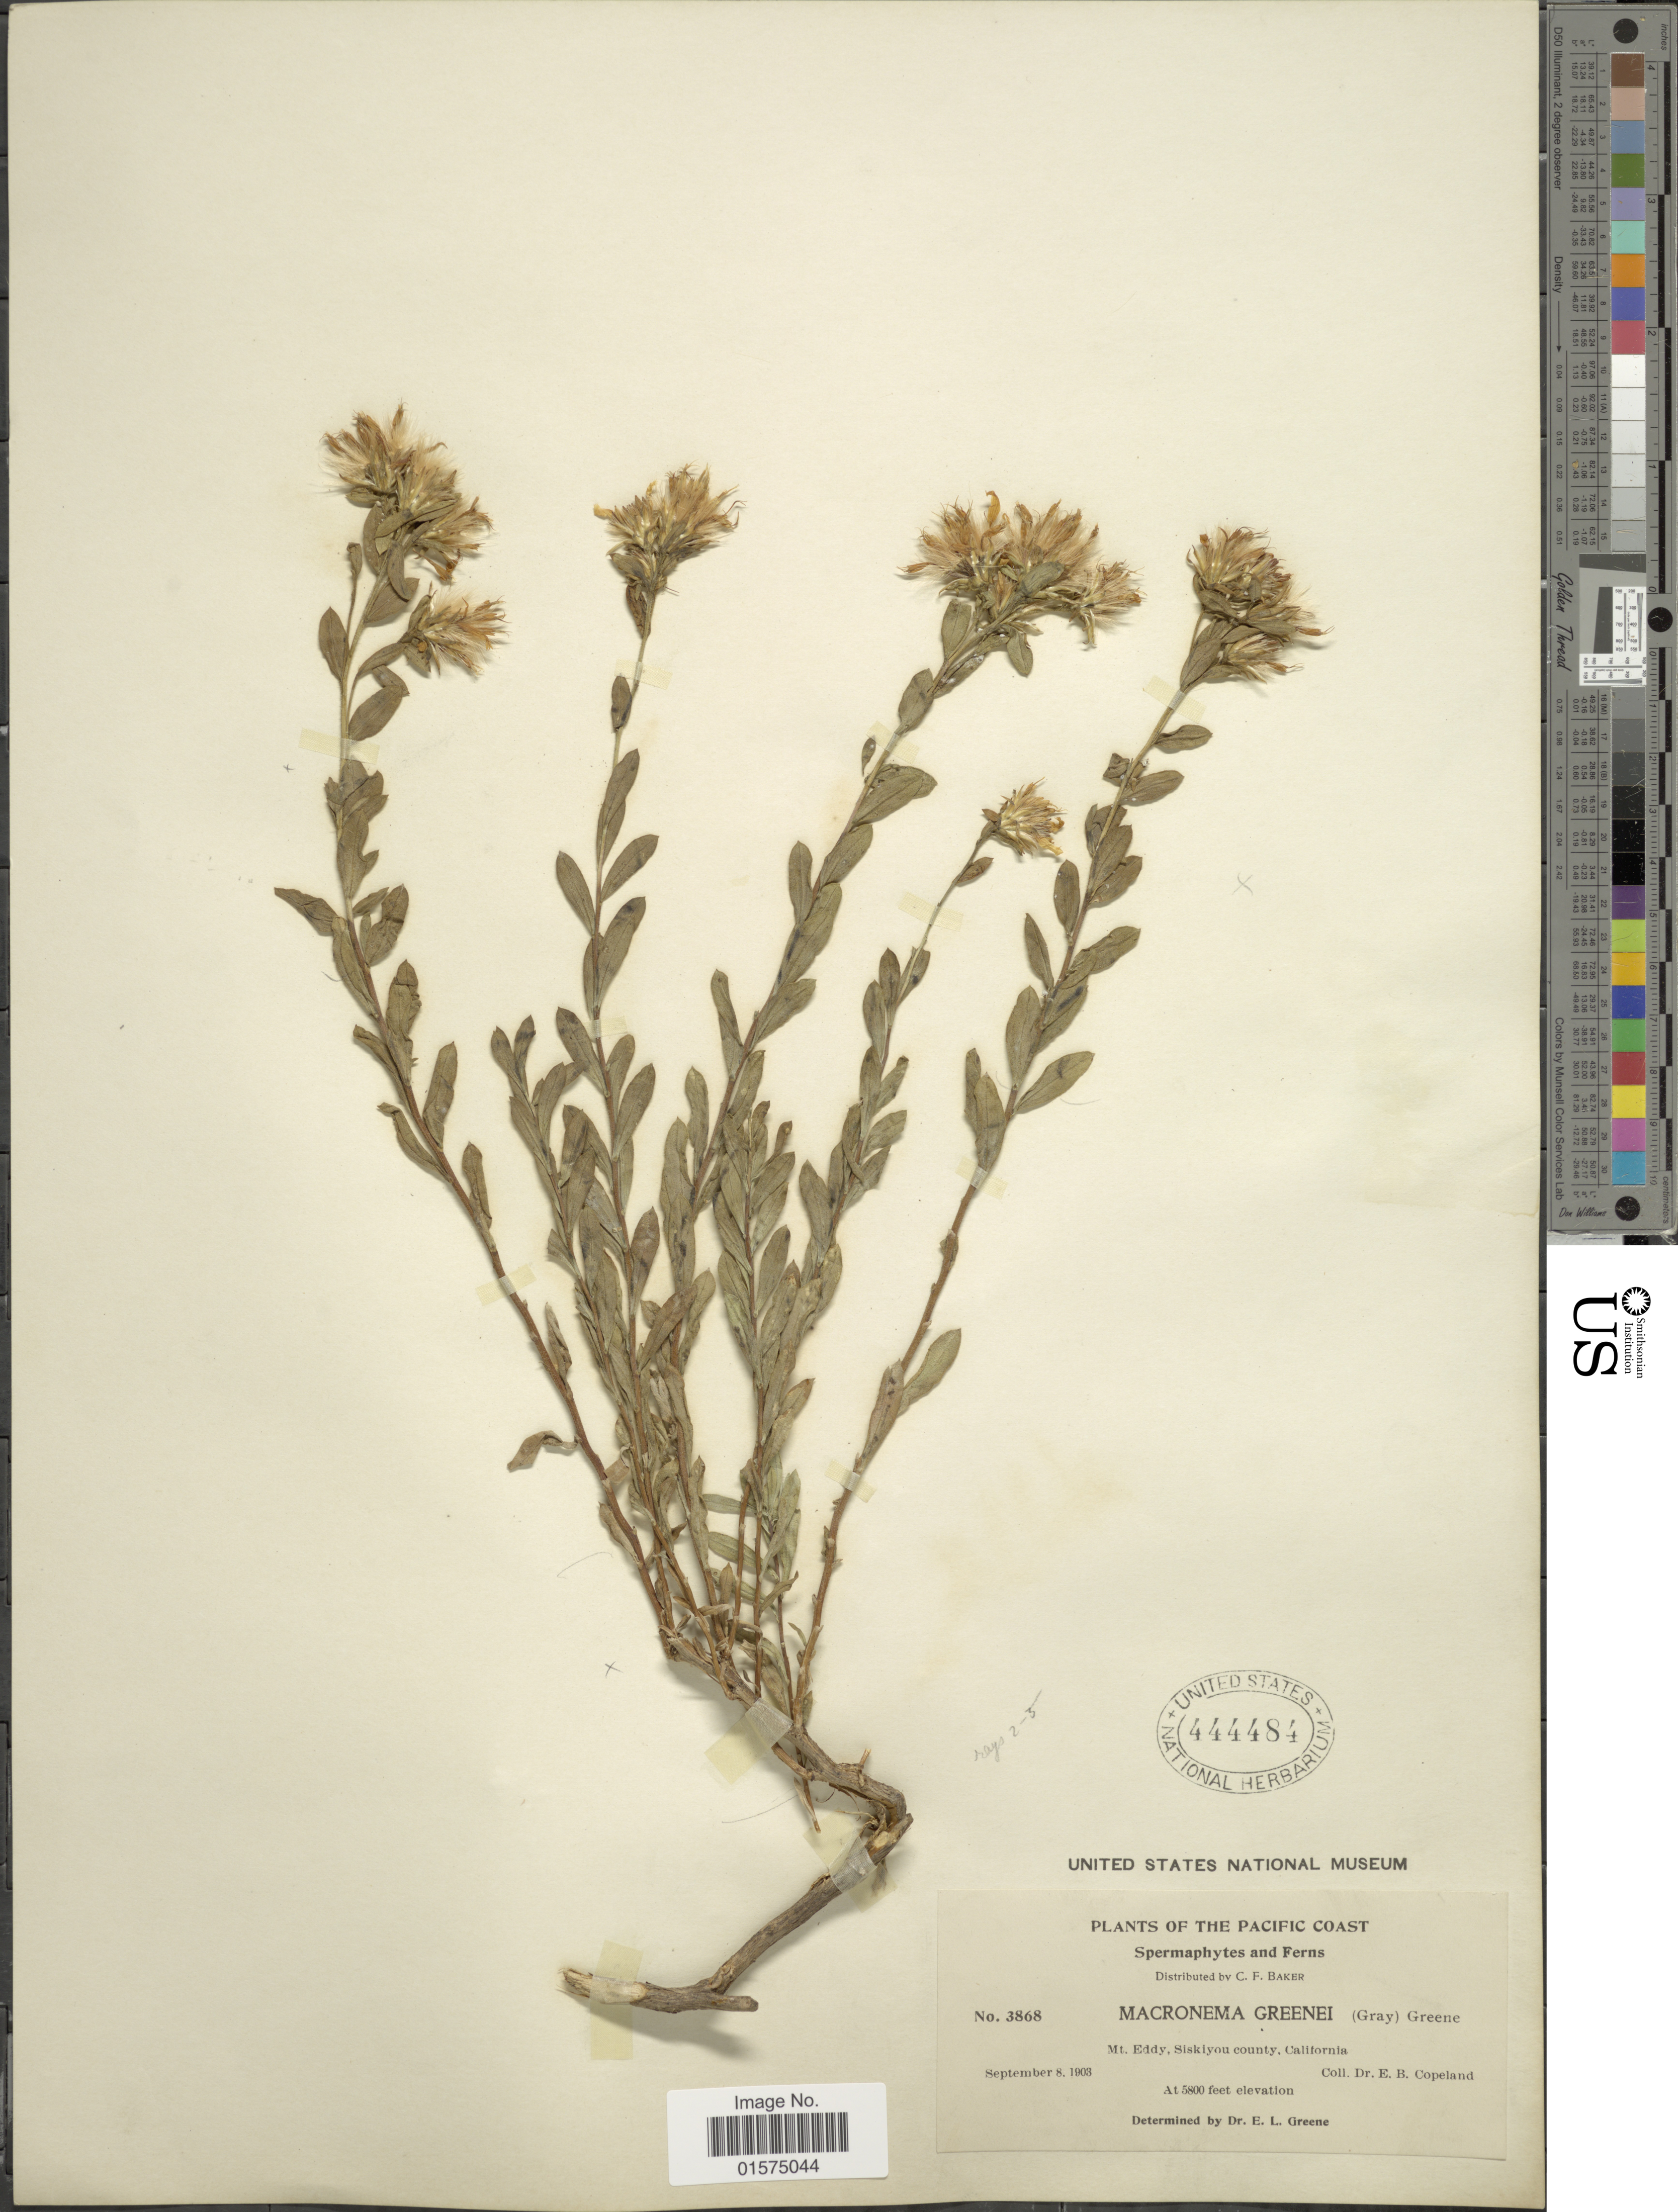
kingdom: Plantae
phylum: Tracheophyta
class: Magnoliopsida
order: Asterales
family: Asteraceae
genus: Ericameria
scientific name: Ericameria greenei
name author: (A. Gray) G.L. Nesom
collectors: E. B. Copeland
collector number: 3868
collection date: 1903-09-08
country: United States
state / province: California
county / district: Siskiyou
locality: Pacific Coast. Mt. Eddy, Siskiyou county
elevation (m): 1768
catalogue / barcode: US 444484